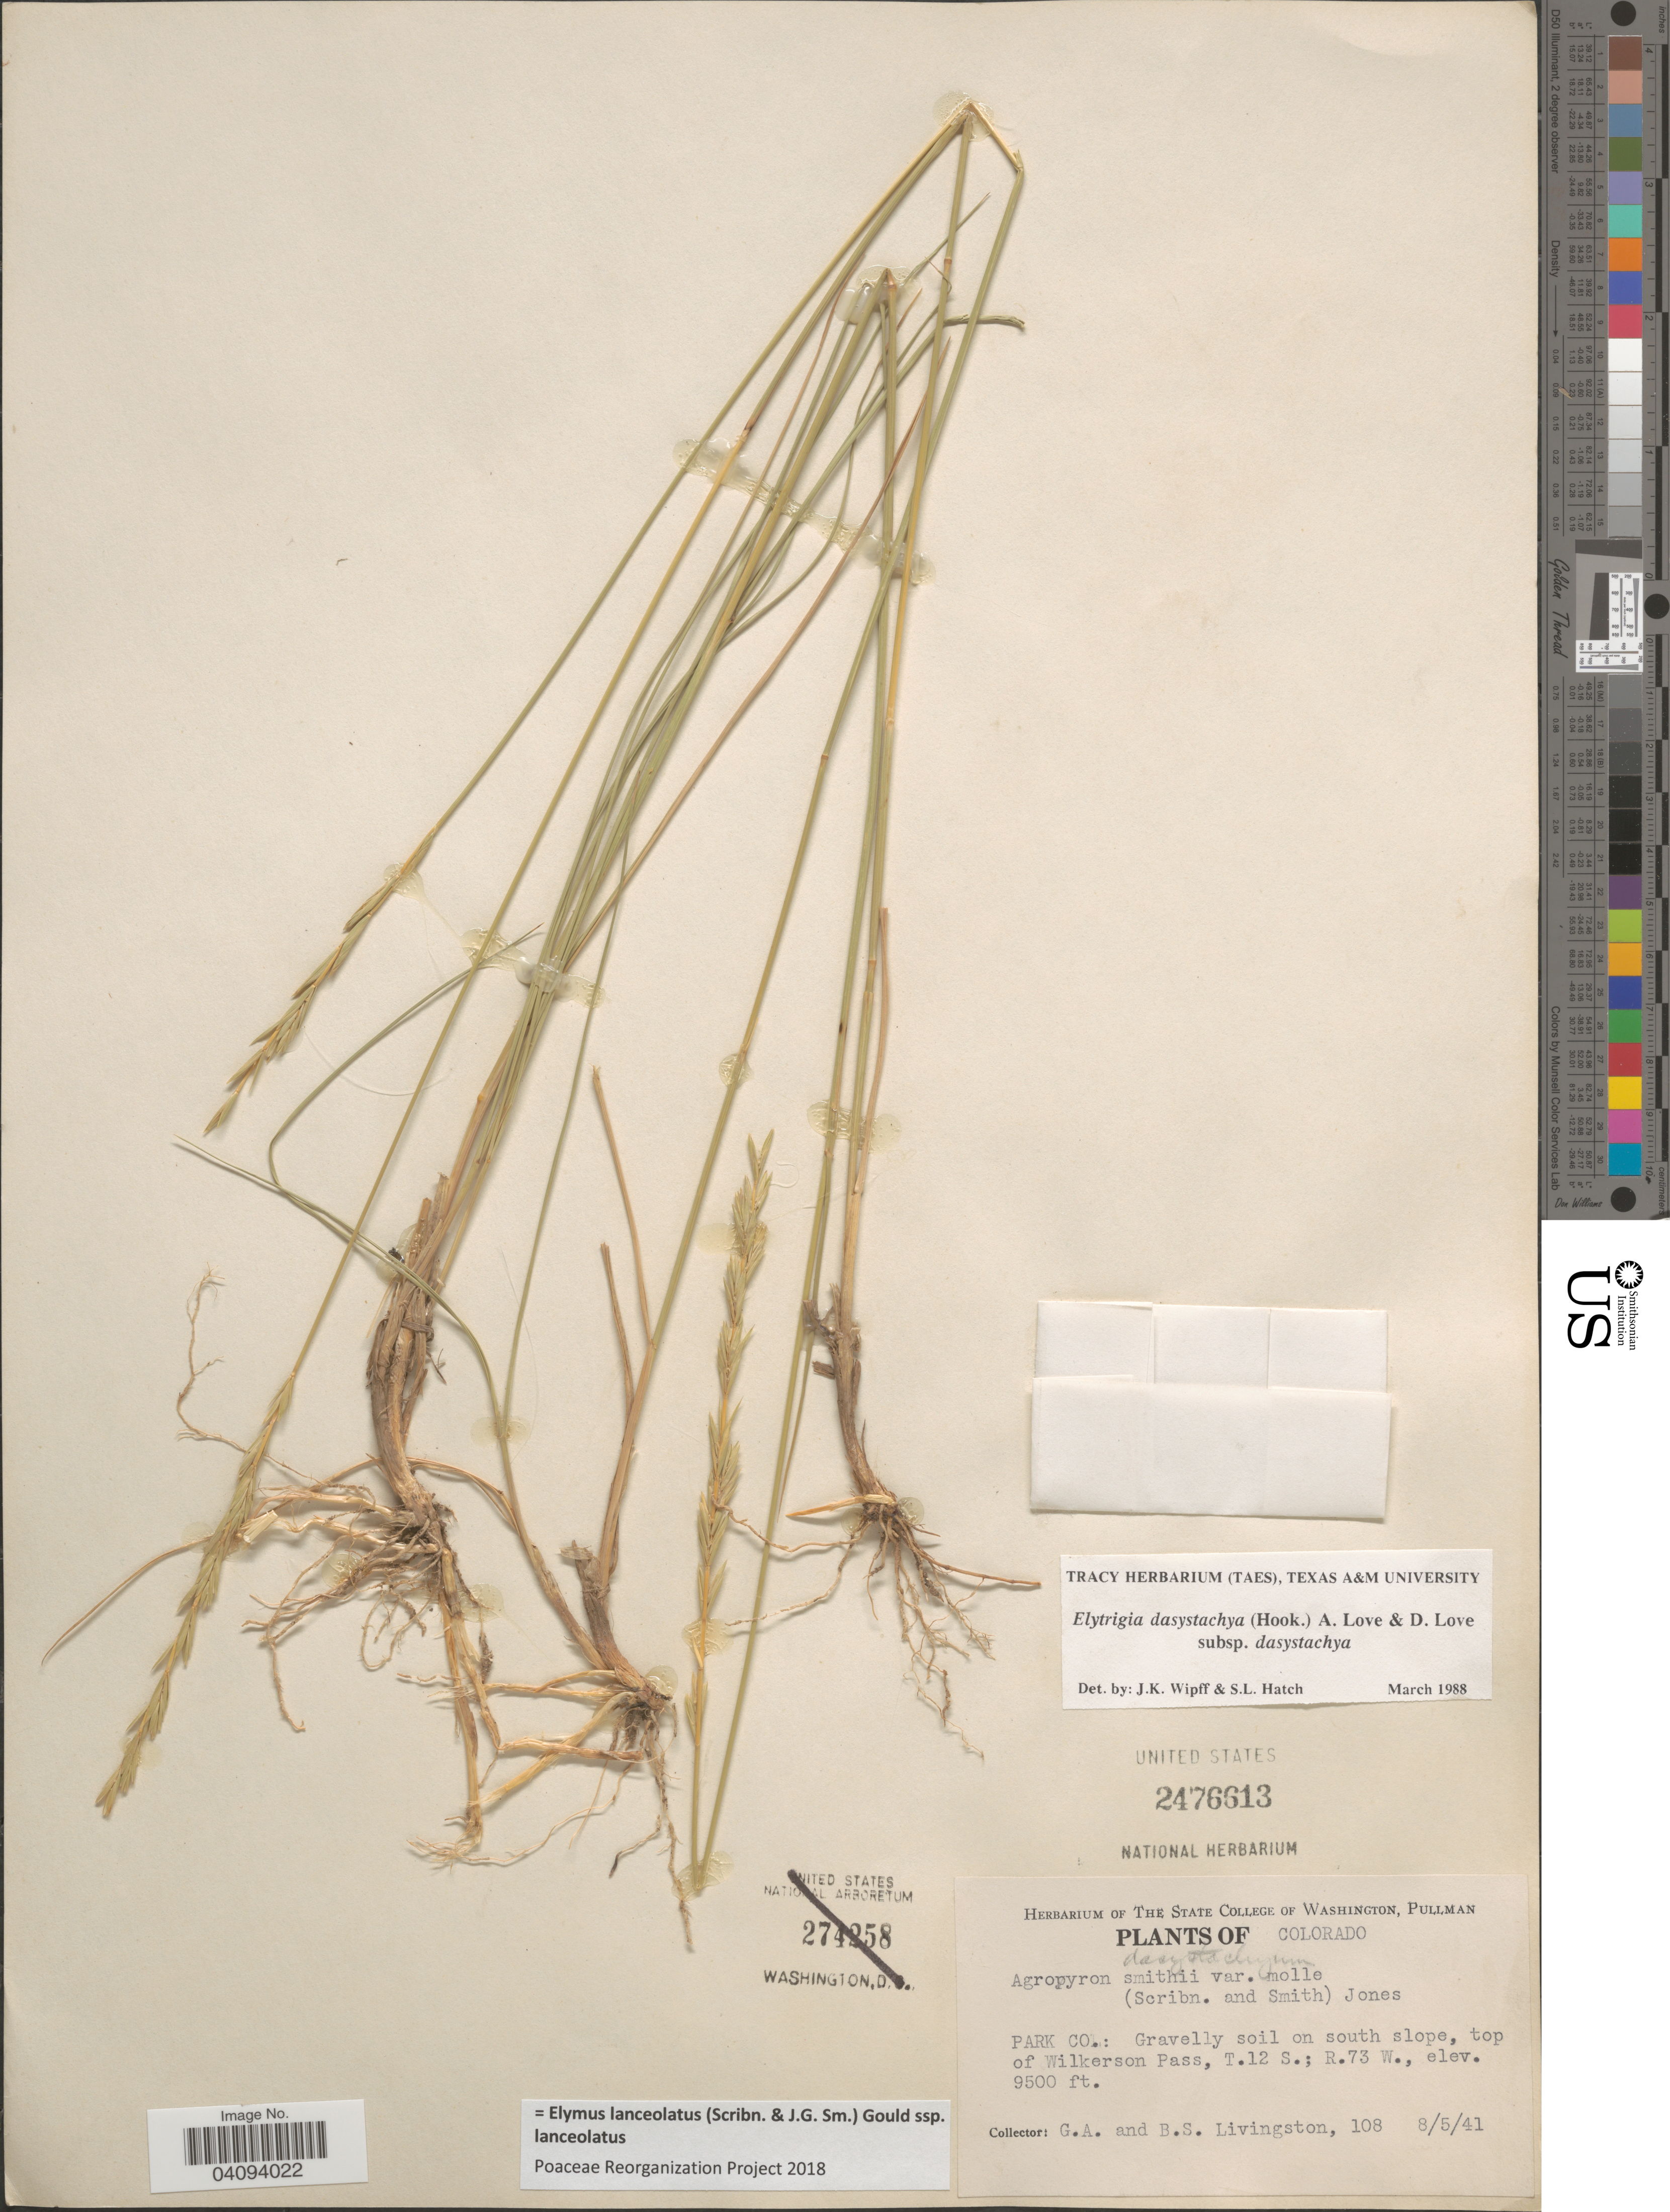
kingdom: Plantae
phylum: Tracheophyta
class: Liliopsida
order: Poales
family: Poaceae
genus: Elymus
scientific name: Elymus lanceolatus subsp. lanceolatus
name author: (Scribn. & J.G. Sm.) Gould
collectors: G. Livingston & B. Livingston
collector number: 108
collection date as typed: Transcribed d/m/y: 5/8/41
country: United States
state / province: Colorado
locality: Park Co.: Gravelly soil on south slope, top of Wilkerson Pass, T.12 S.; R.73 W.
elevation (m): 2896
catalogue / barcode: US 2476613